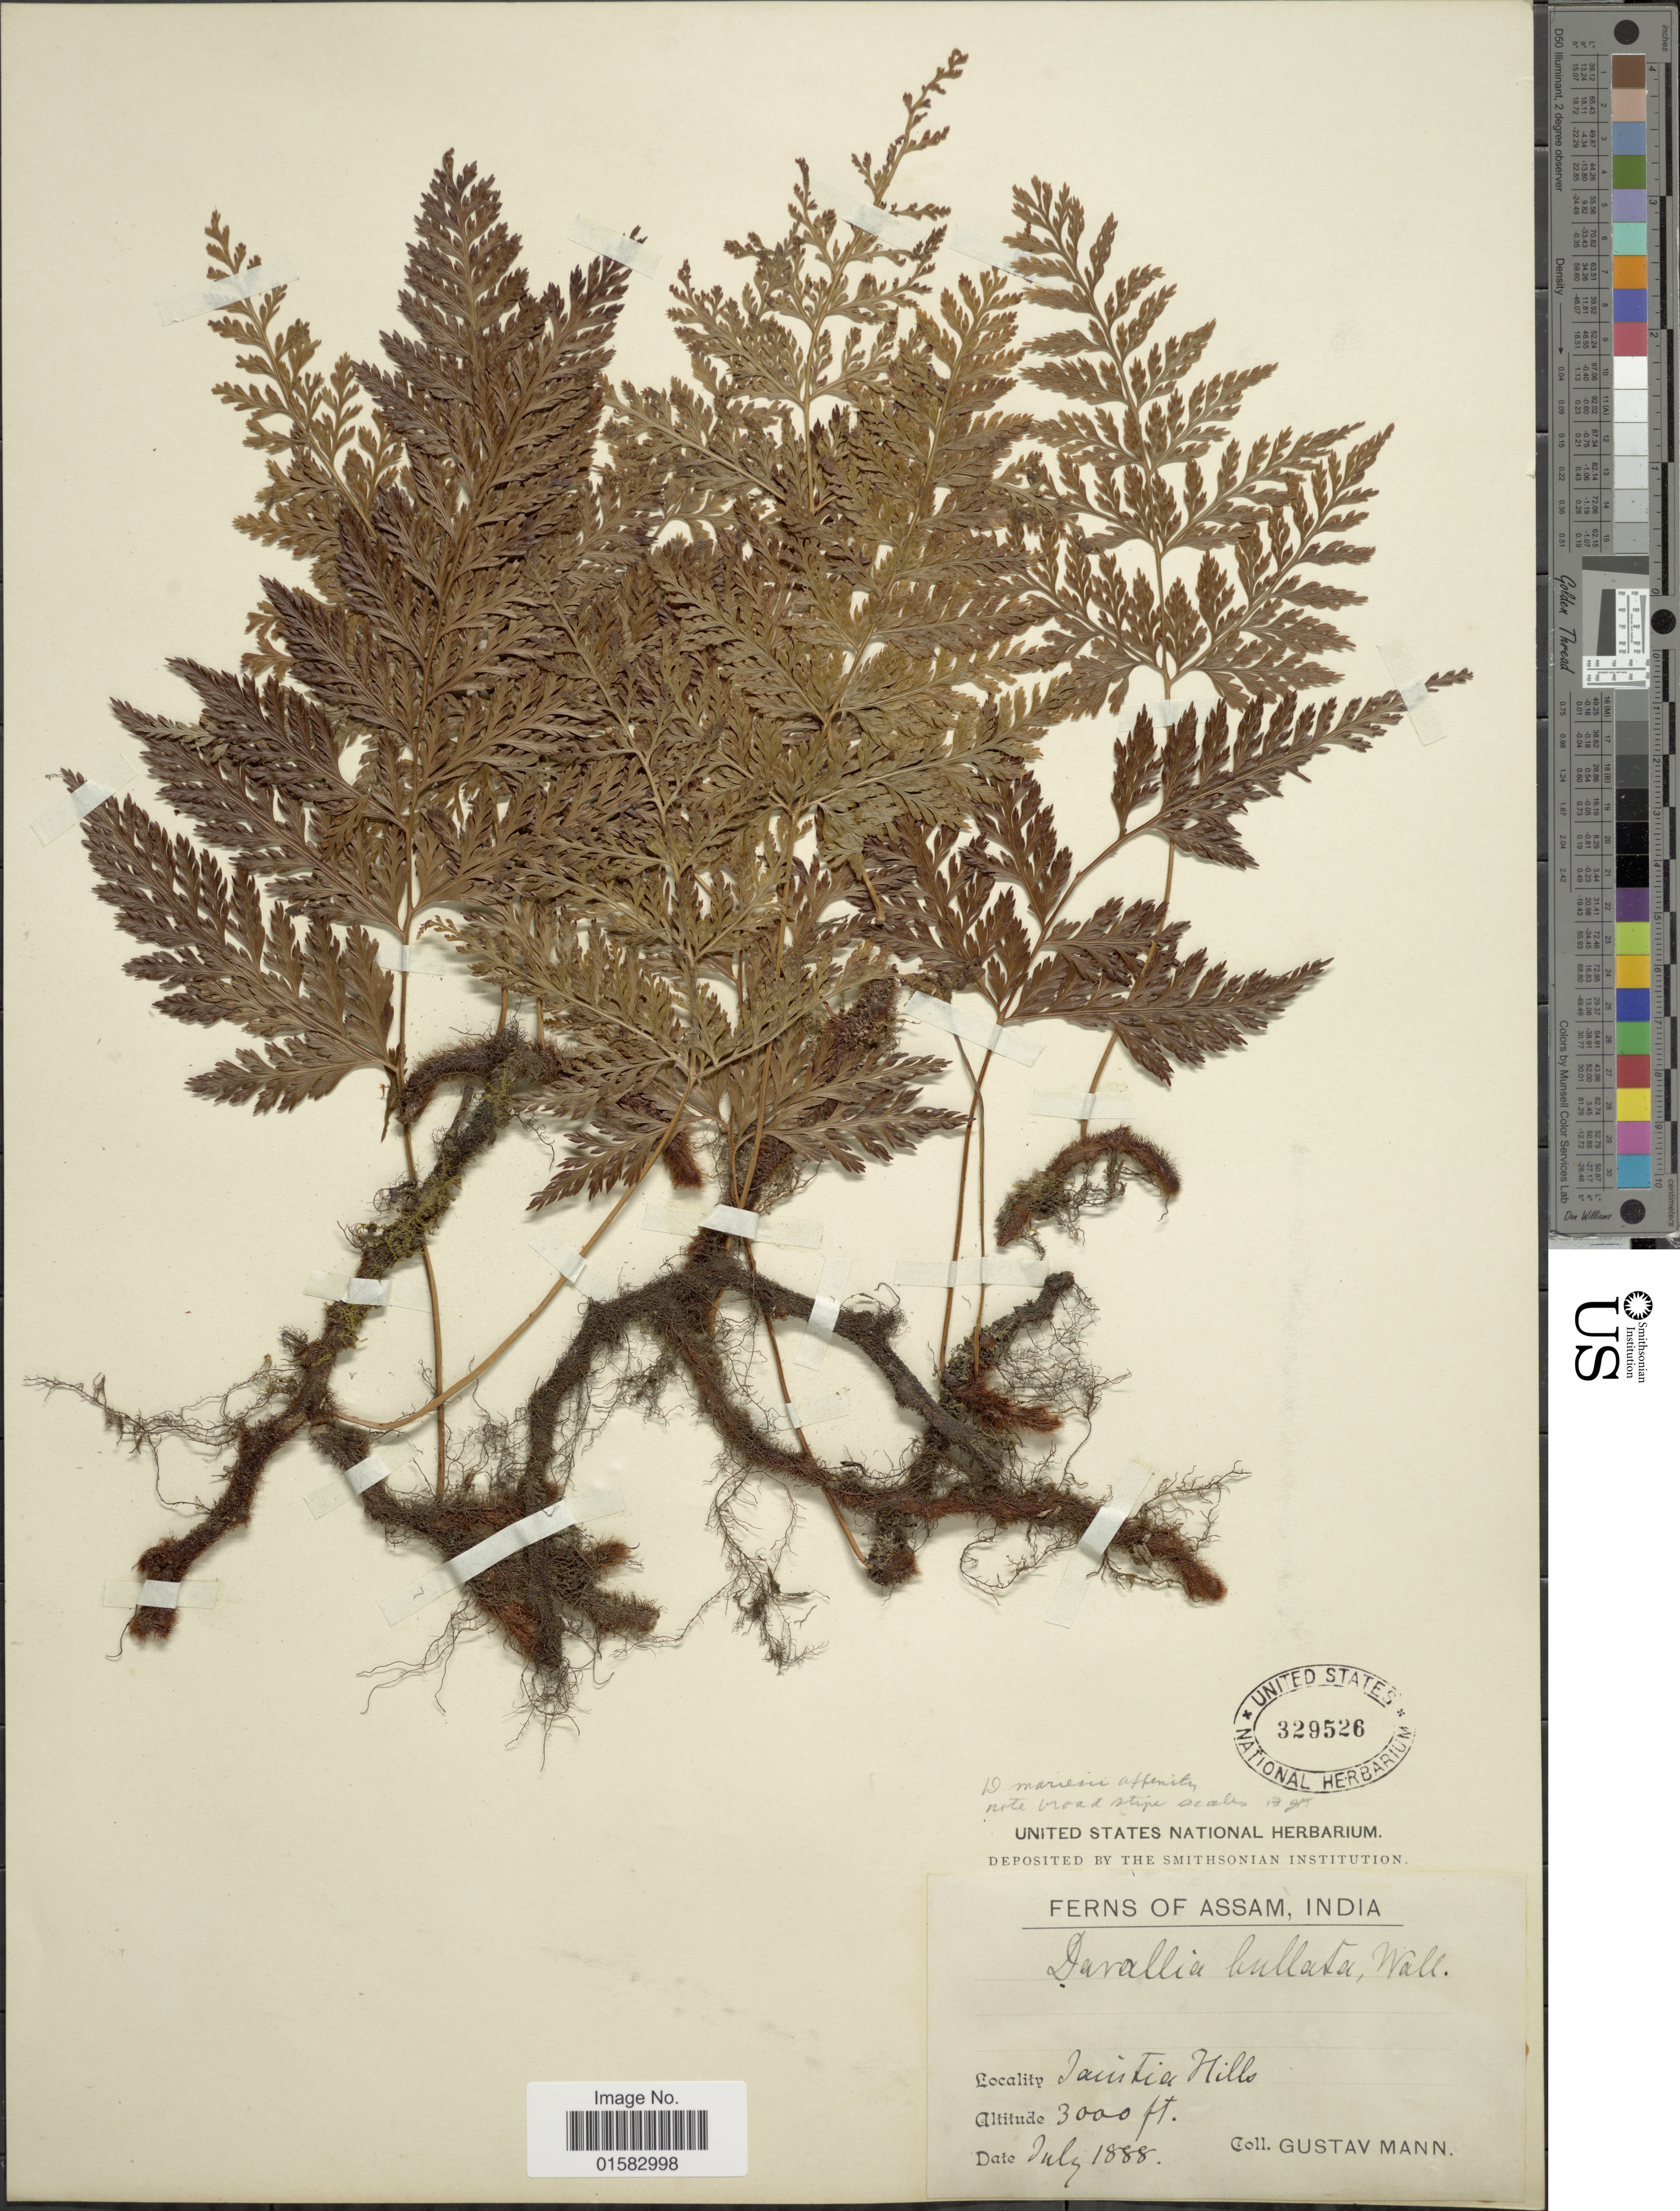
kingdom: Plantae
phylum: Tracheophyta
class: Polypodiopsida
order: Polypodiales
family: Davalliaceae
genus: Davallia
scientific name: Davallia trichomanoides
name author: Blume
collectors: G. Mann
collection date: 1888-07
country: India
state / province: Assam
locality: Jaintia Hills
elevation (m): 914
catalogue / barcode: US 329526